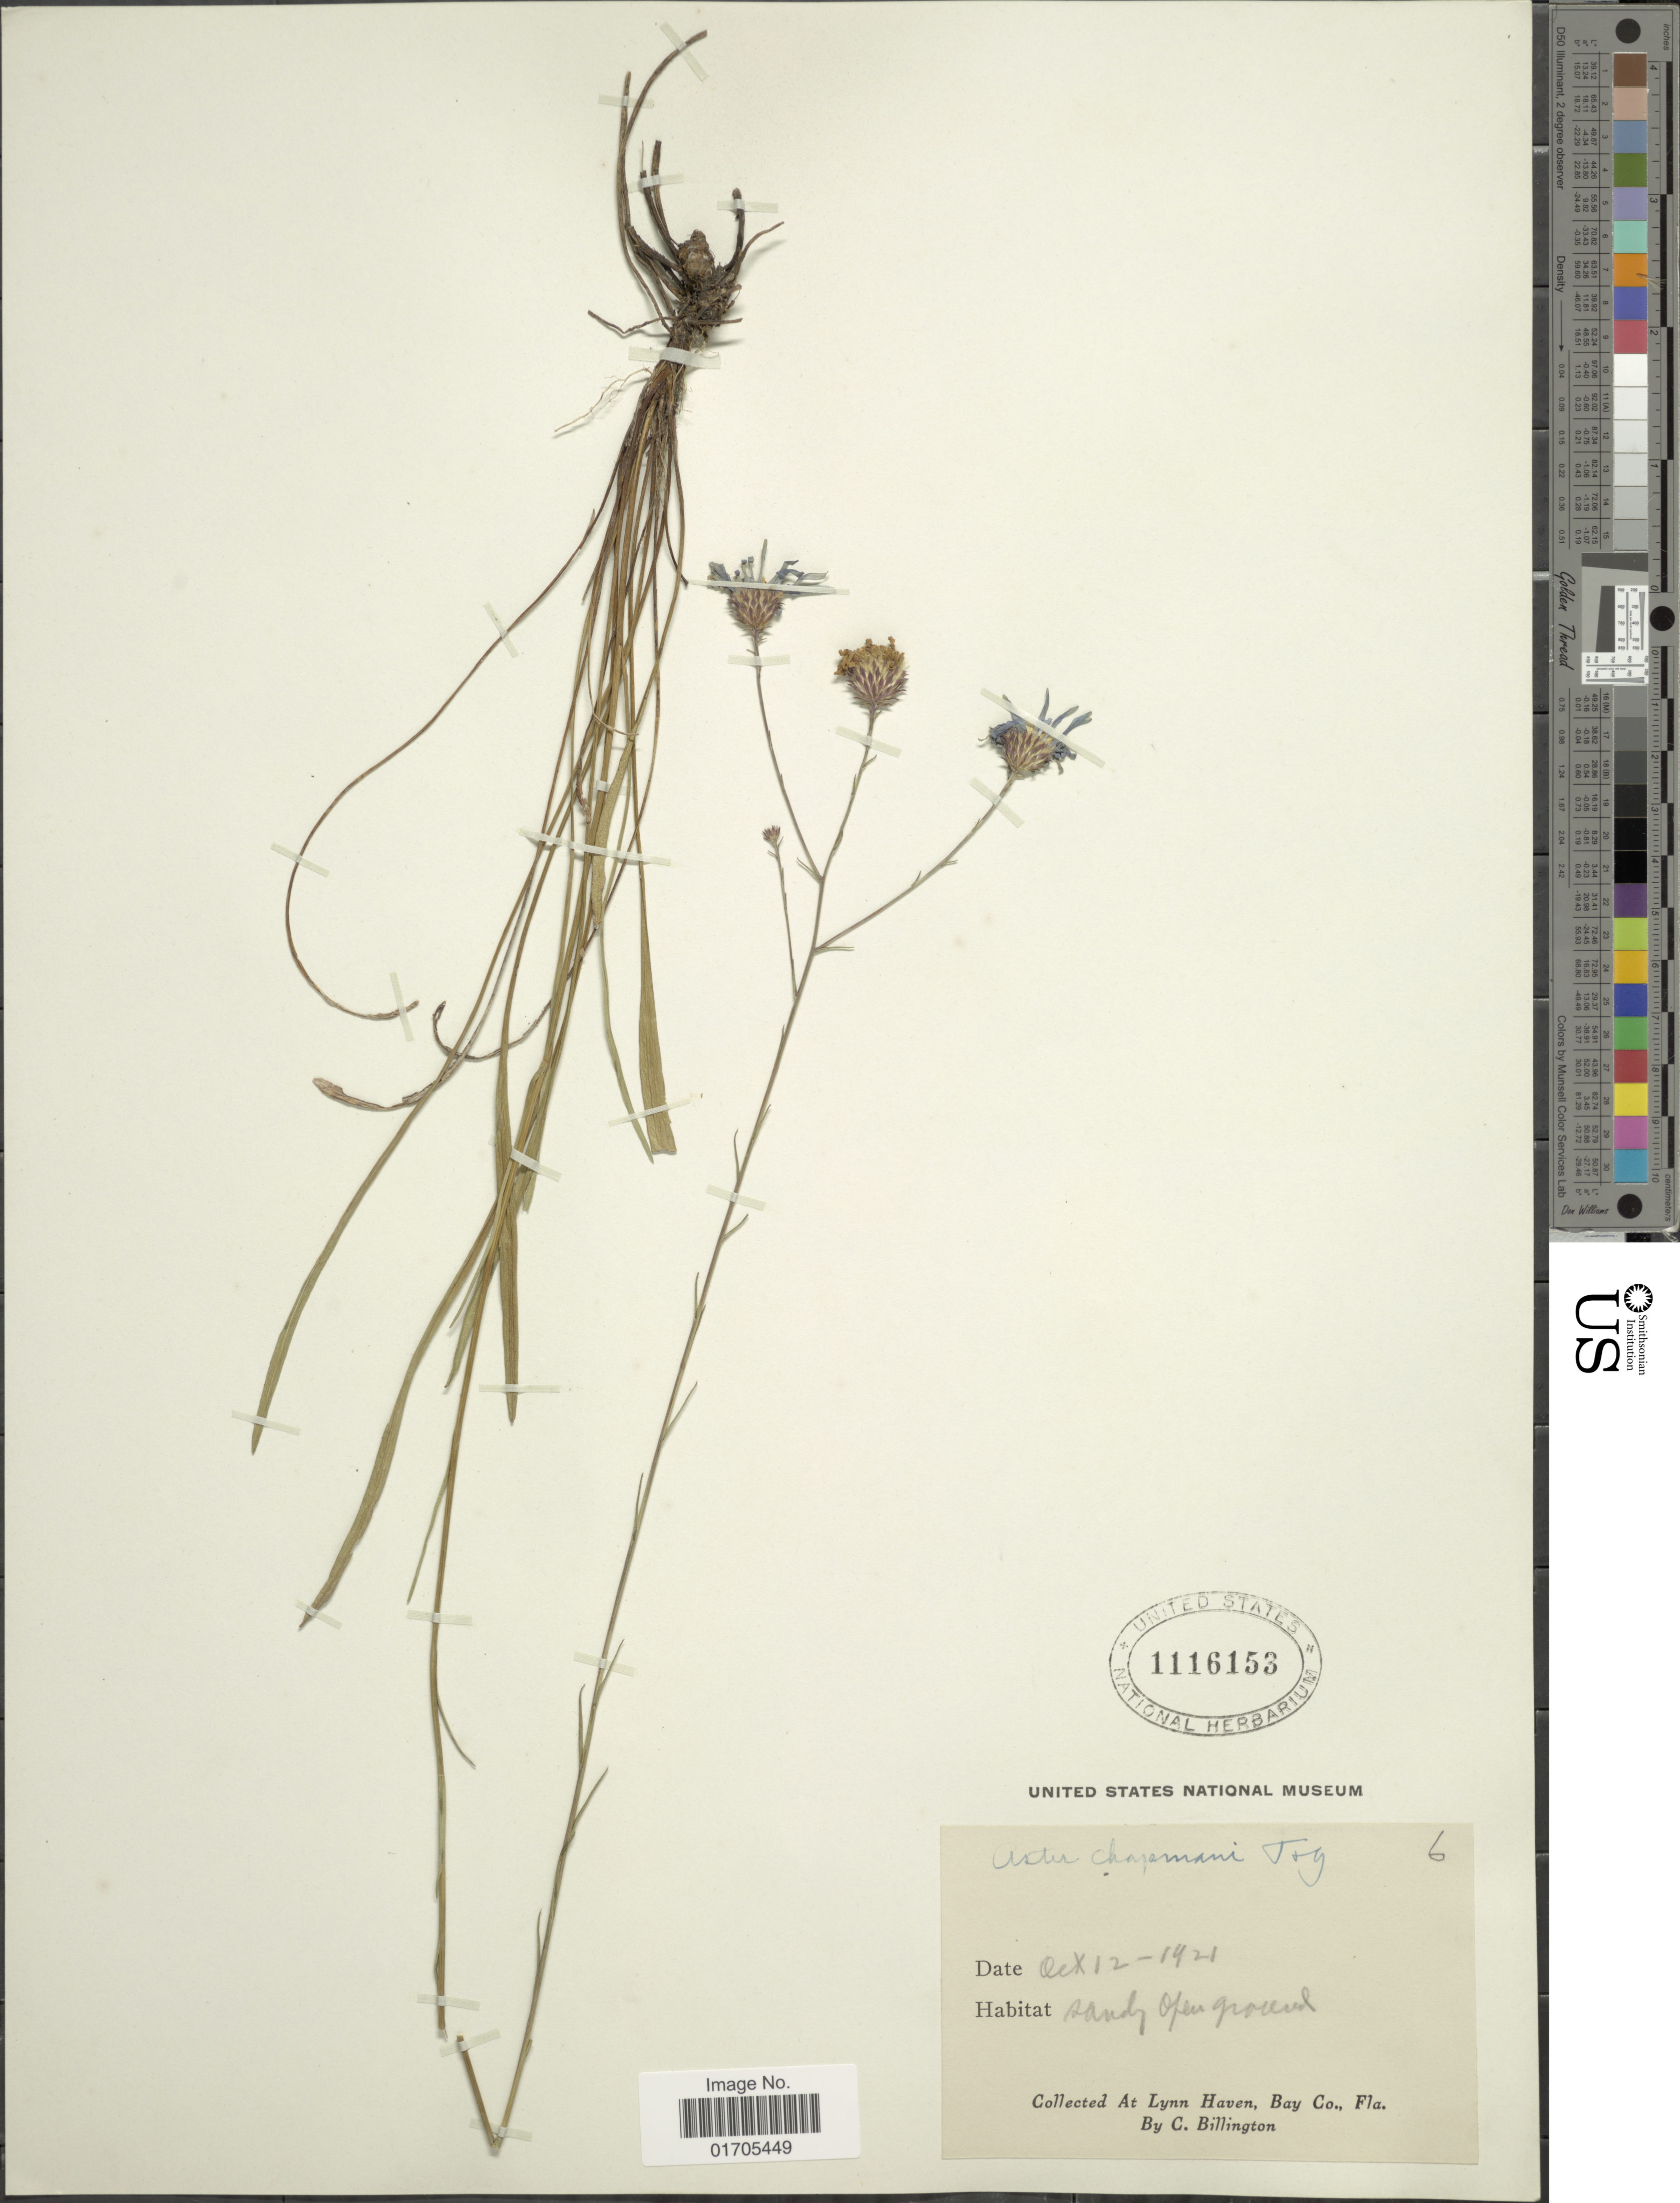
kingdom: Plantae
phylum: Tracheophyta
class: Magnoliopsida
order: Asterales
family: Asteraceae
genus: Eurybia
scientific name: Eurybia chapmanii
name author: (Torr. & A. Gray) G.L. Nesom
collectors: C. Billington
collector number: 6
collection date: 1921-10-12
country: United States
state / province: Florida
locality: Lynn Haven, Bay Co.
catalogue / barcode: US 1116153